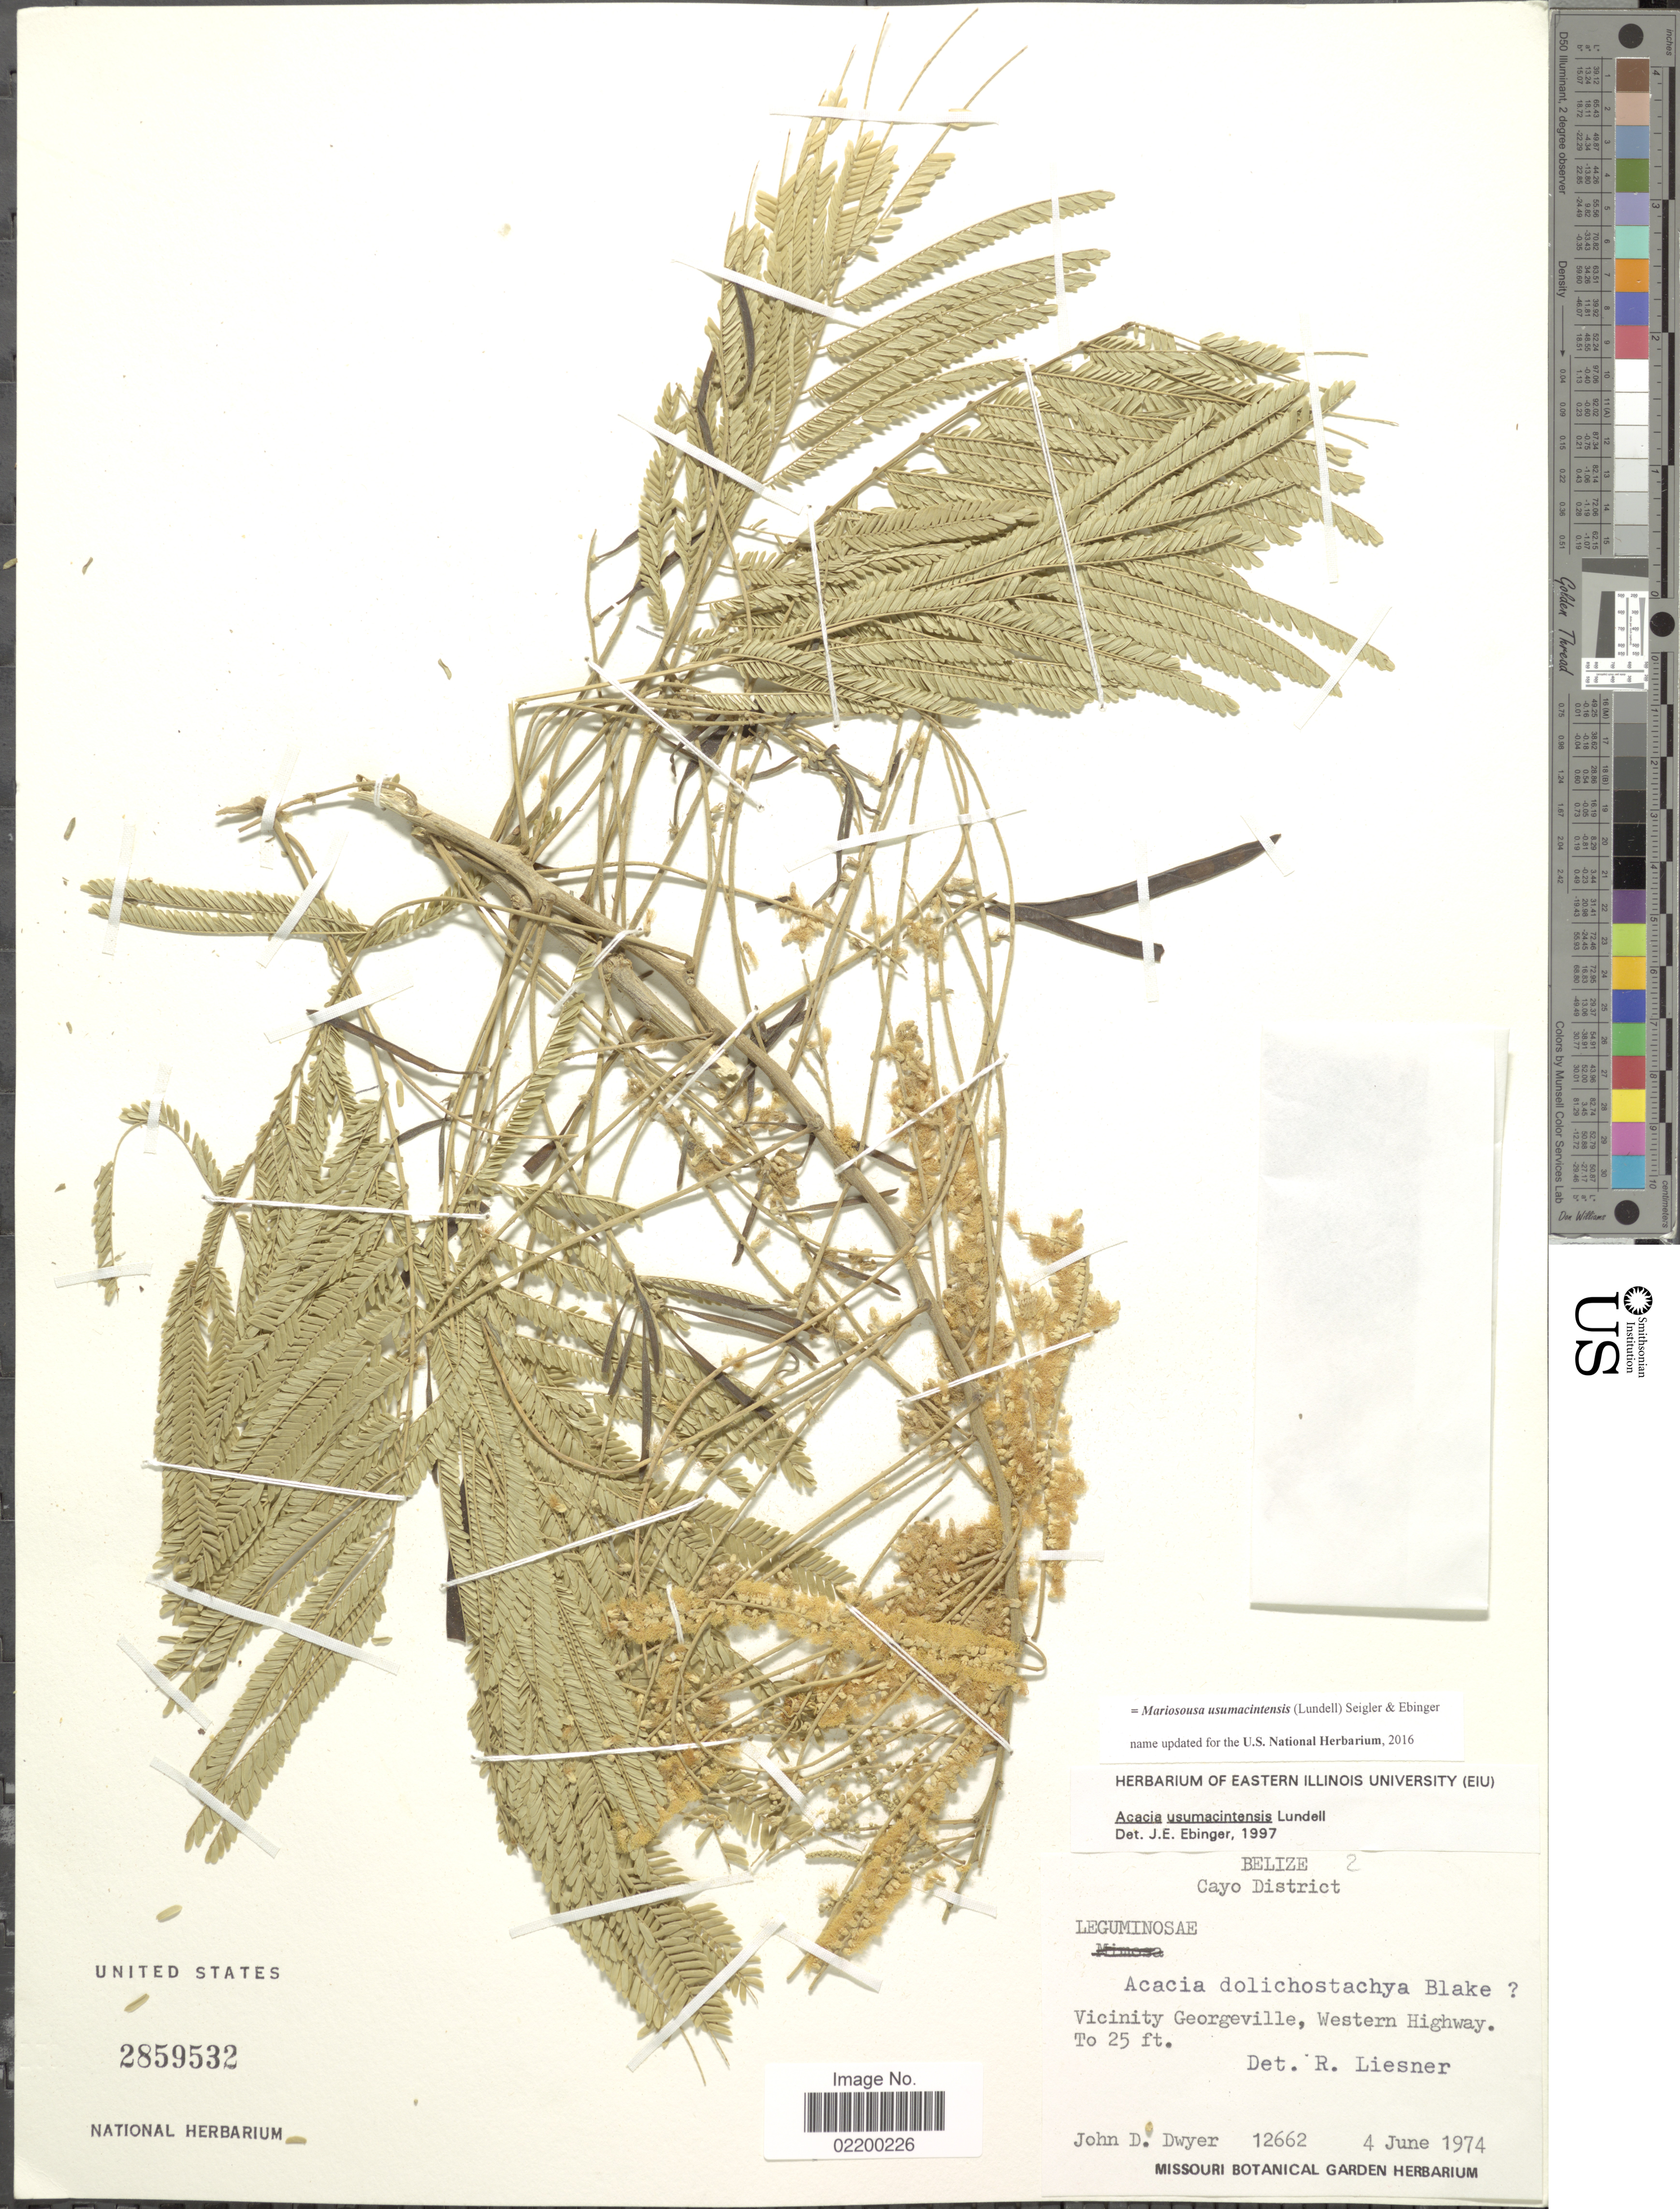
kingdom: Plantae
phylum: Tracheophyta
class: Magnoliopsida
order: Fabales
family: Fabaceae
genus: Mariosousa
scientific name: Mariosousa usumacintensis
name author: (Lundell) Seigler & Ebinger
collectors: J. D. Dwyer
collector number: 12662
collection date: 1974-06-04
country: Belize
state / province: Cayo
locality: Cayo District, Vicinity Georgeville, Western Highway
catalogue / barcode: US 2859532